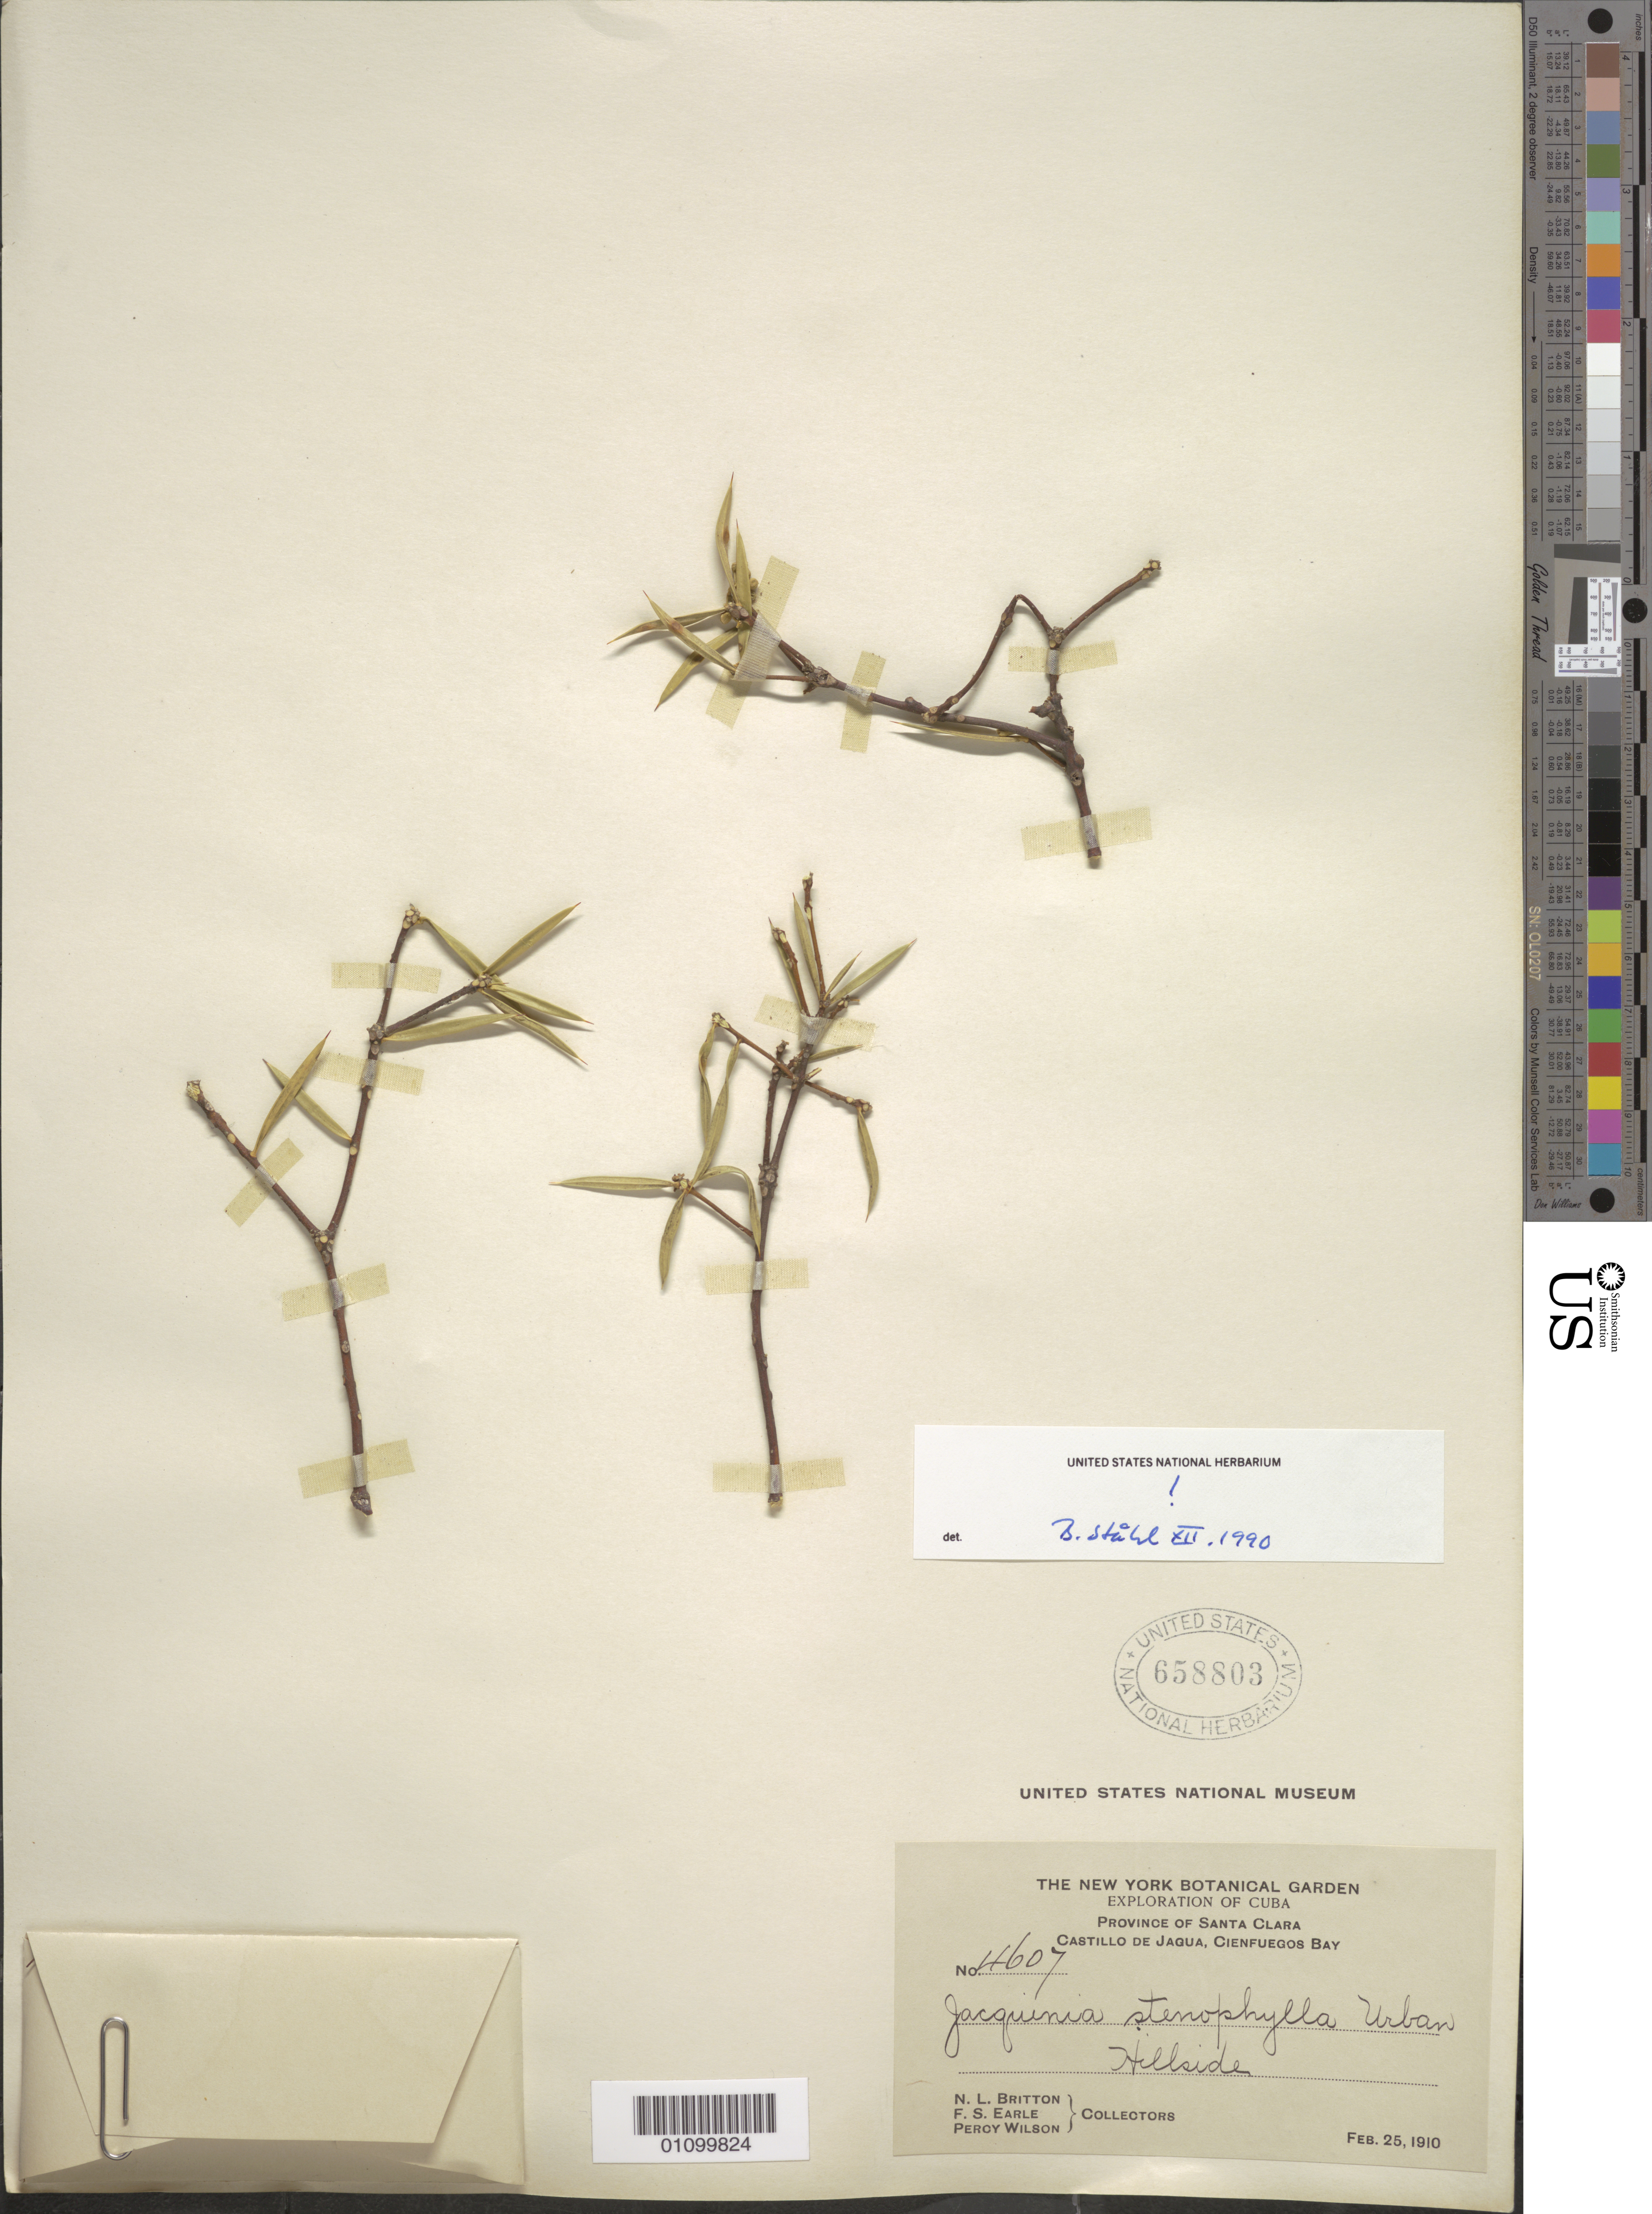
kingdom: Plantae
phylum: Tracheophyta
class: Magnoliopsida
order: Ericales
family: Primulaceae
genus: Jacquinia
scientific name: Jacquinia stenophylla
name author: Urb.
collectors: N. Britton, F. S. Earle & P. Wilson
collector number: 4607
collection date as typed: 25 Feb 1910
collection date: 1910-02-25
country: Cuba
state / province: Villa Clara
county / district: Santa Clara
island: Cuba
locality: Castillo de Jagua, Cienfuegos Bay Hillside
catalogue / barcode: US 658803